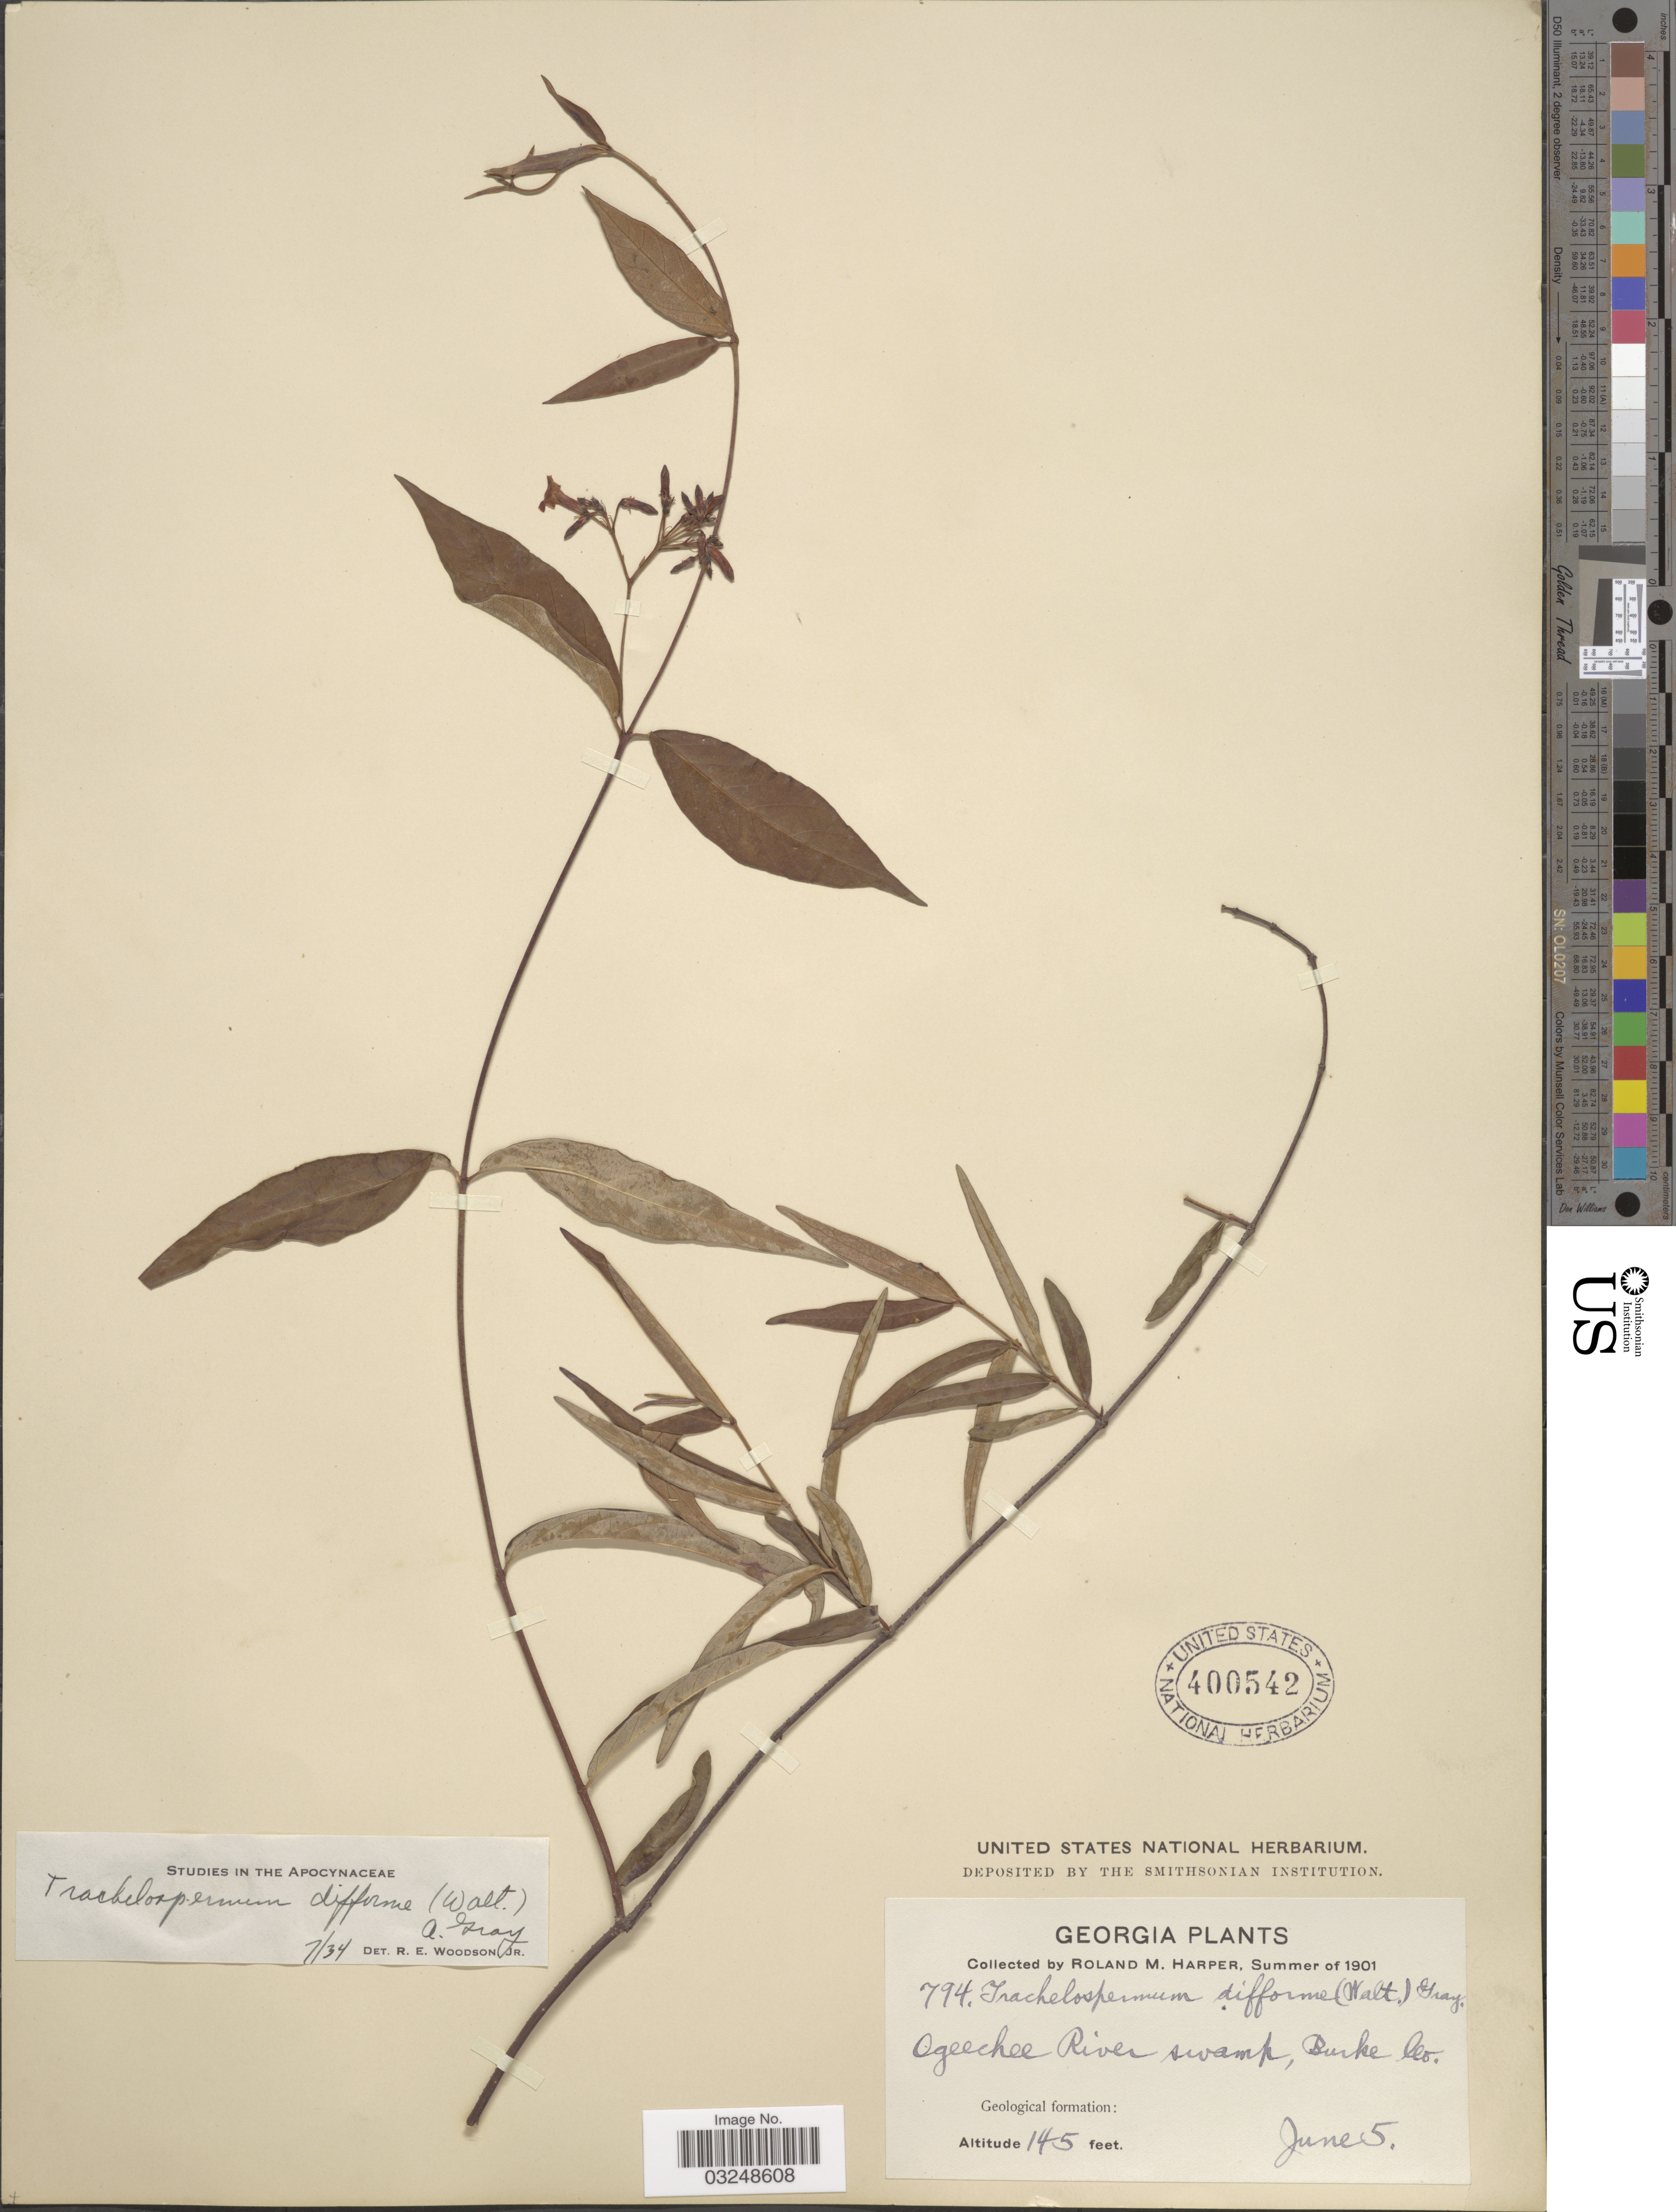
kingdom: Plantae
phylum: Tracheophyta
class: Magnoliopsida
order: Gentianales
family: Apocynaceae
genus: Trachelospermum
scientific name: Trachelospermum difforme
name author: (Walter) A. Gray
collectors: R. M. Harper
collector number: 794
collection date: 1901-06-05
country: United States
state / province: Georgia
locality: Ogeechee River swamp, Burke Co.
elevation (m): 44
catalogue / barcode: US 400542